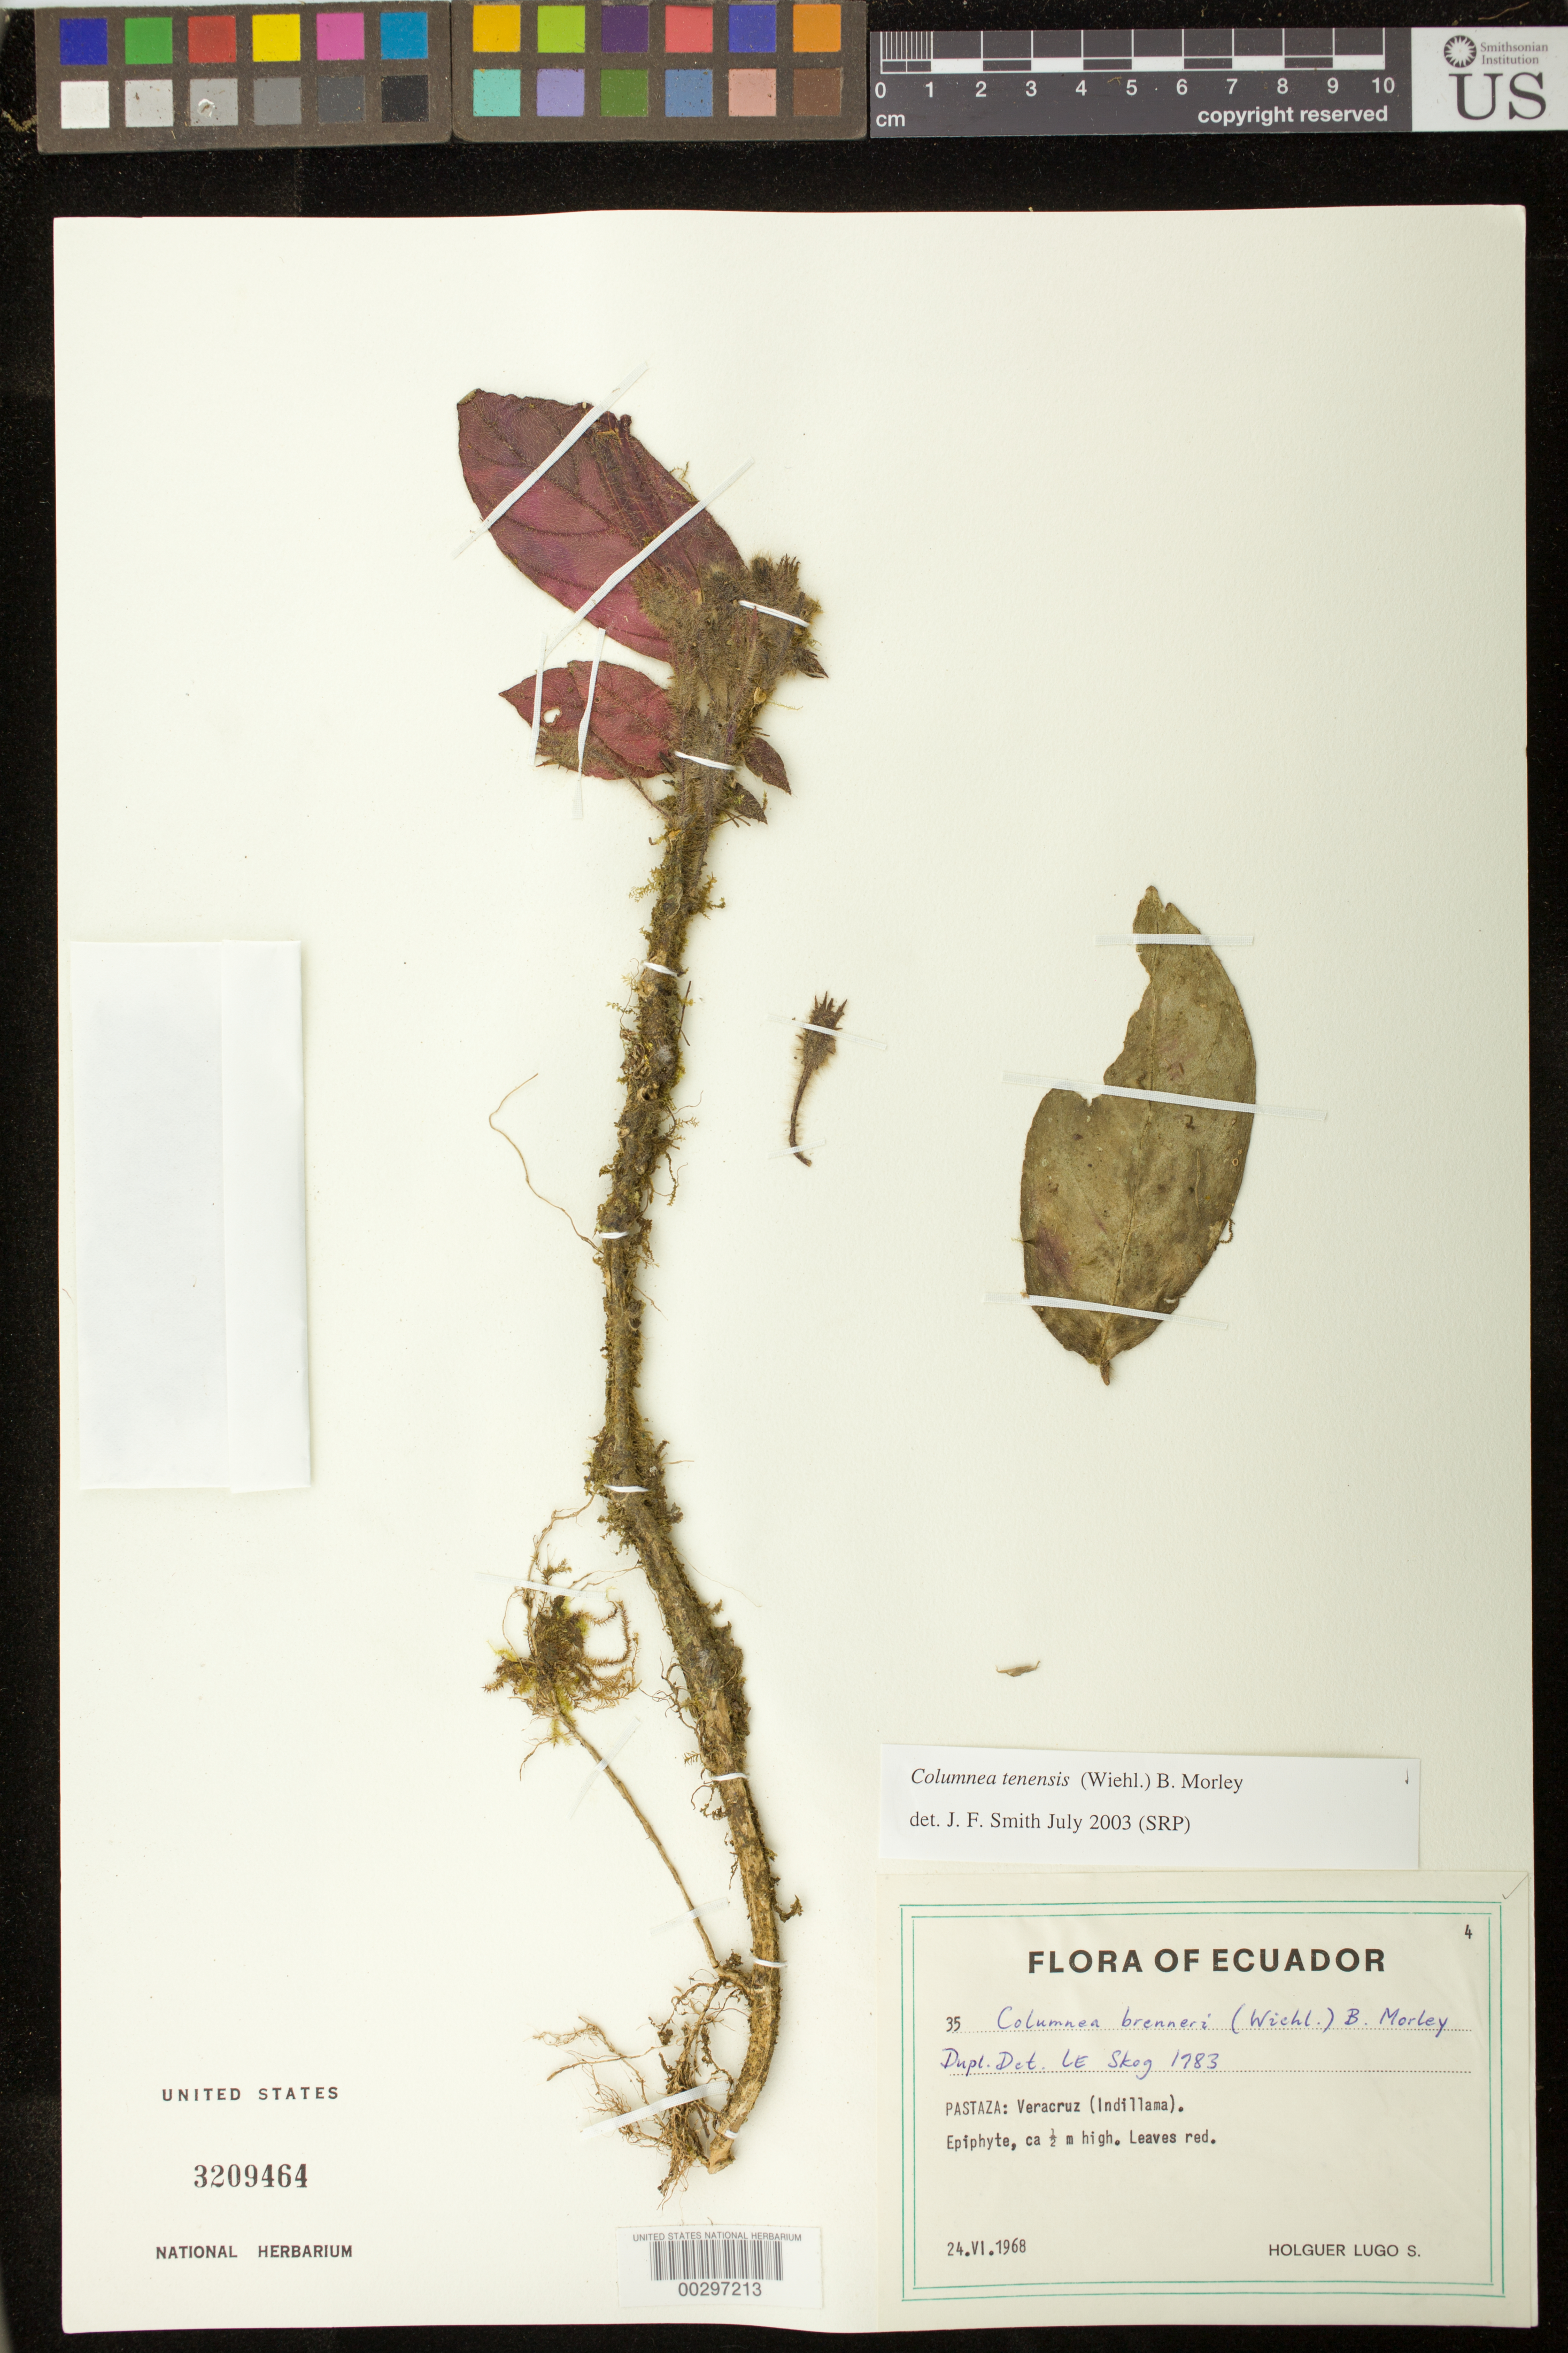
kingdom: Plantae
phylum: Tracheophyta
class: Magnoliopsida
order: Lamiales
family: Gesneriaceae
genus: Columnea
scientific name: Columnea illepida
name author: H.E. Moore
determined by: Clark, J. L.; Skog, Laurence E.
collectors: H. Lugo S.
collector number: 35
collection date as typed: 24 Jun 1968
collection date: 1968-06-24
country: Ecuador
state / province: Pastaza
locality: Veracruz (Indillama)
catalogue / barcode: US 3209464